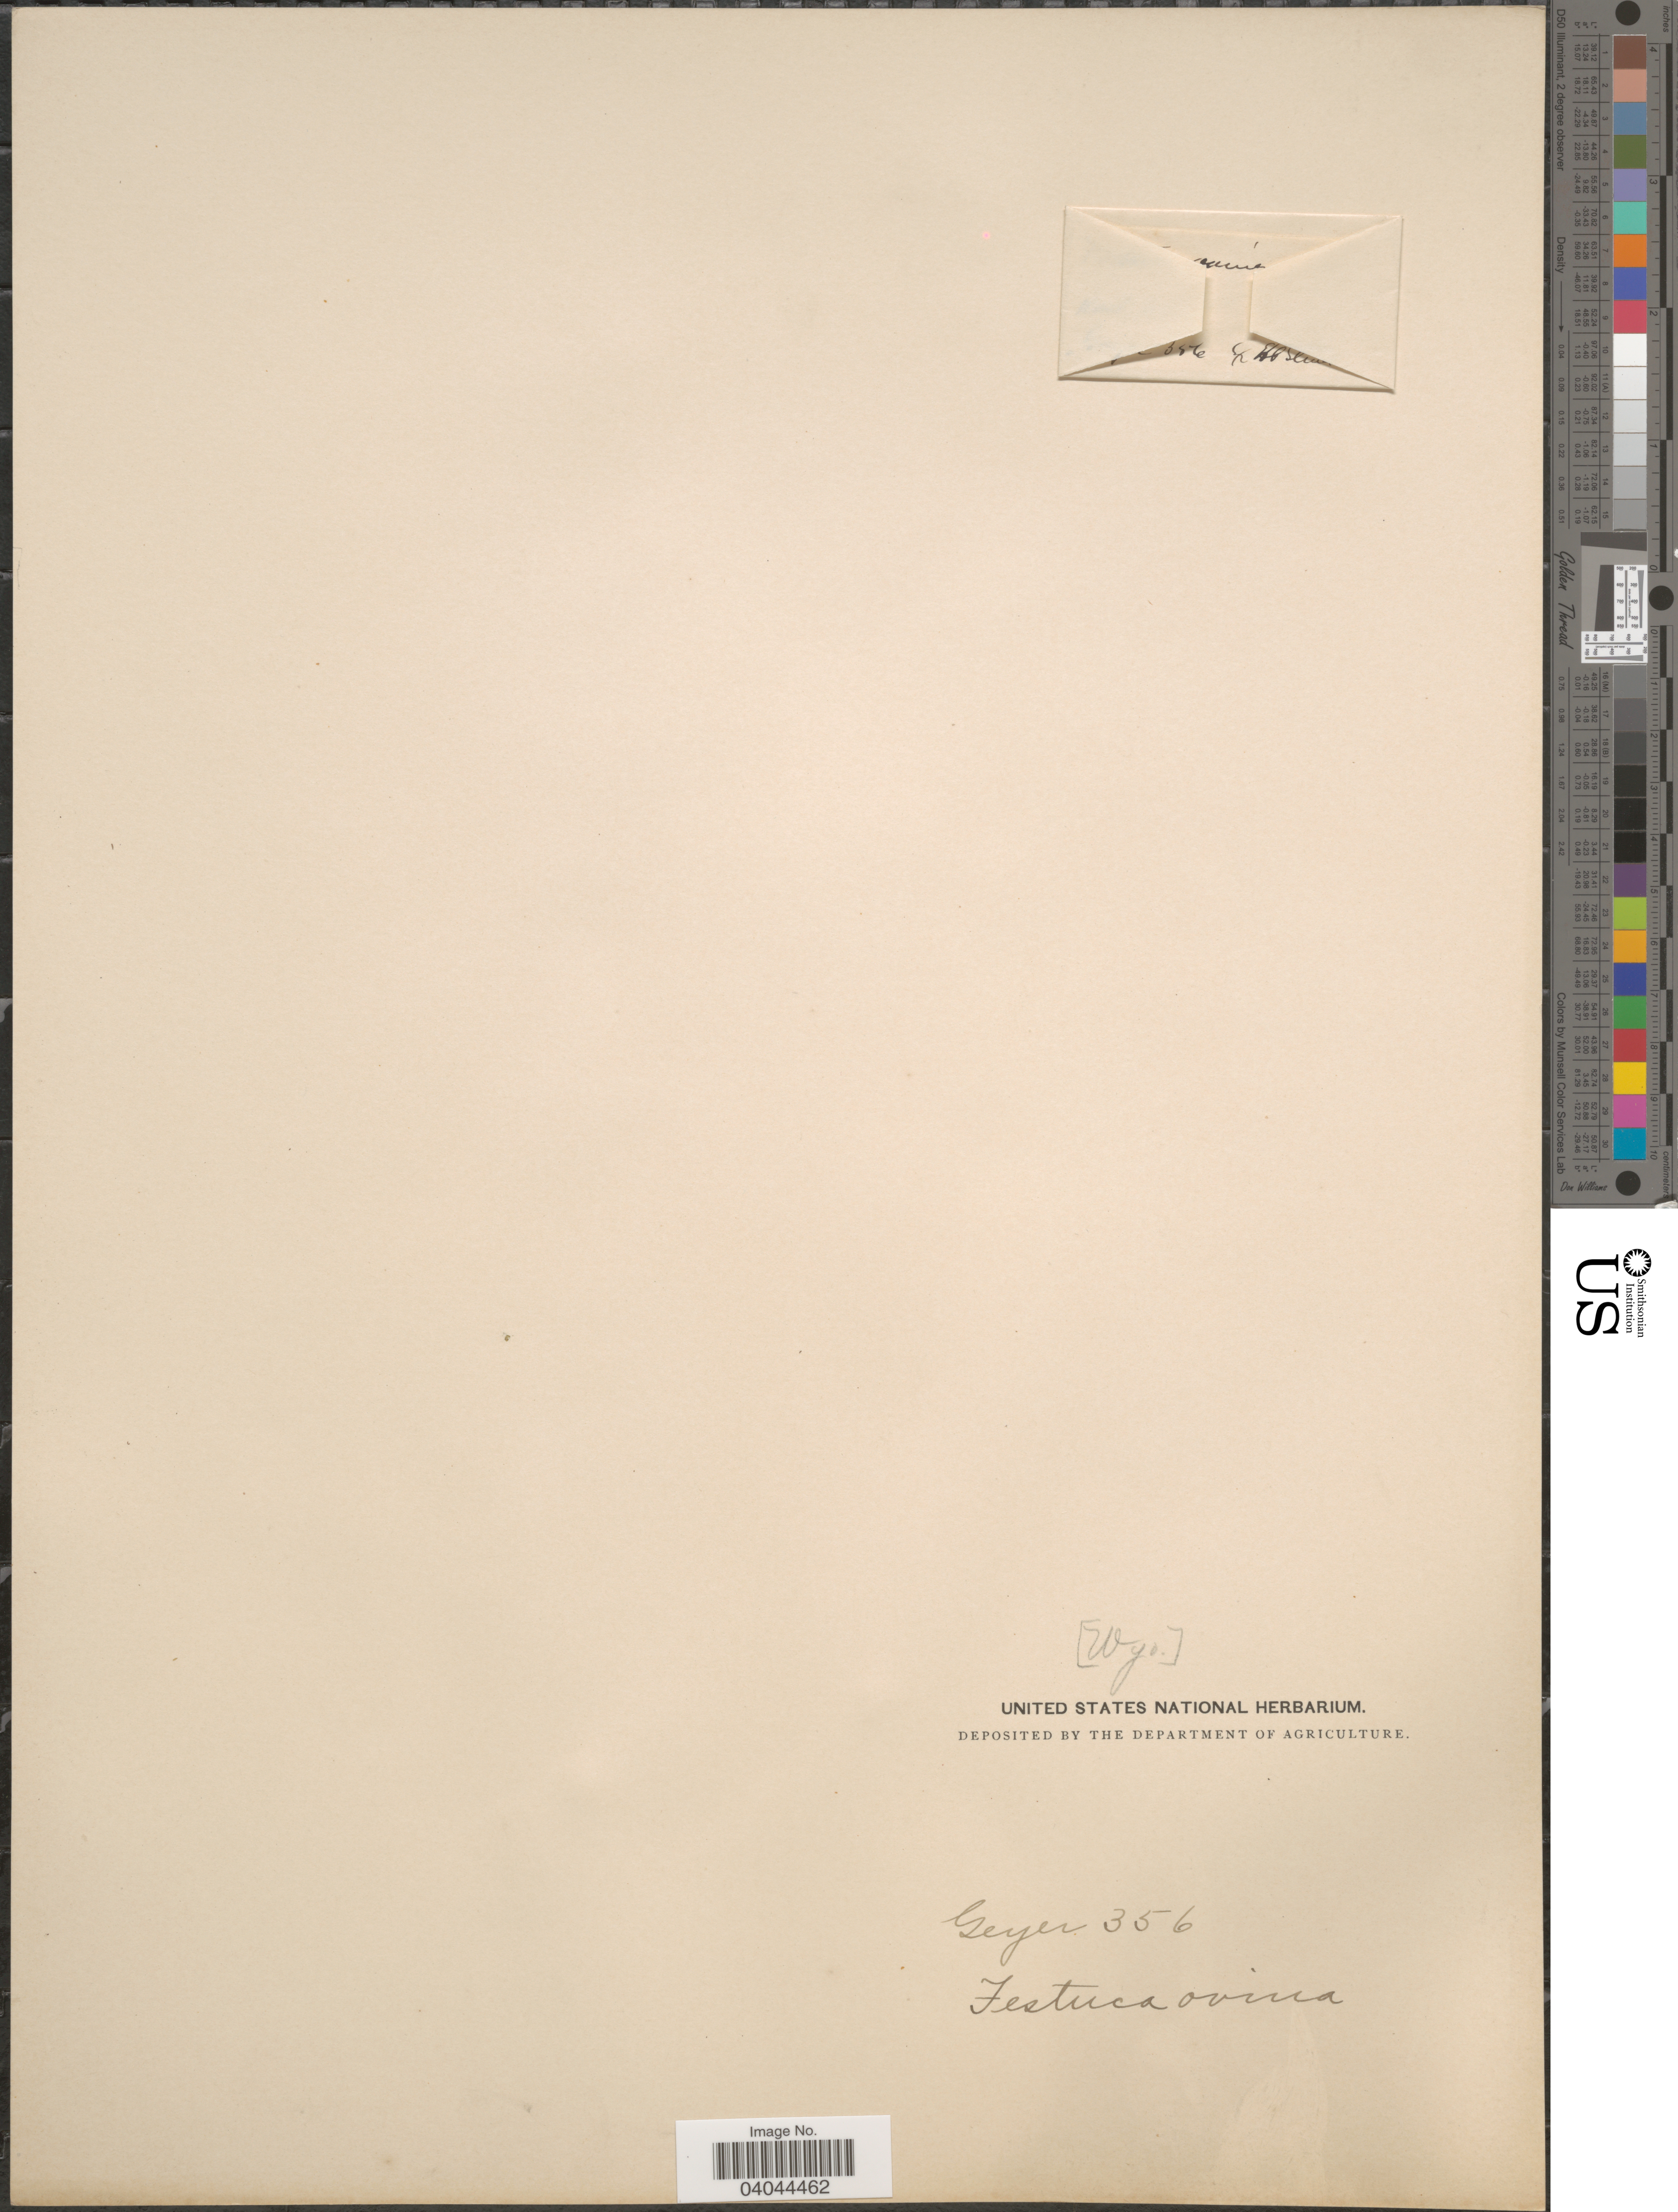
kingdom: Plantae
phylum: Tracheophyta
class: Liliopsida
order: Poales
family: Poaceae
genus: Festuca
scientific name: Festuca ovina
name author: L.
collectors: Geyer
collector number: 356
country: United States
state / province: Wyoming